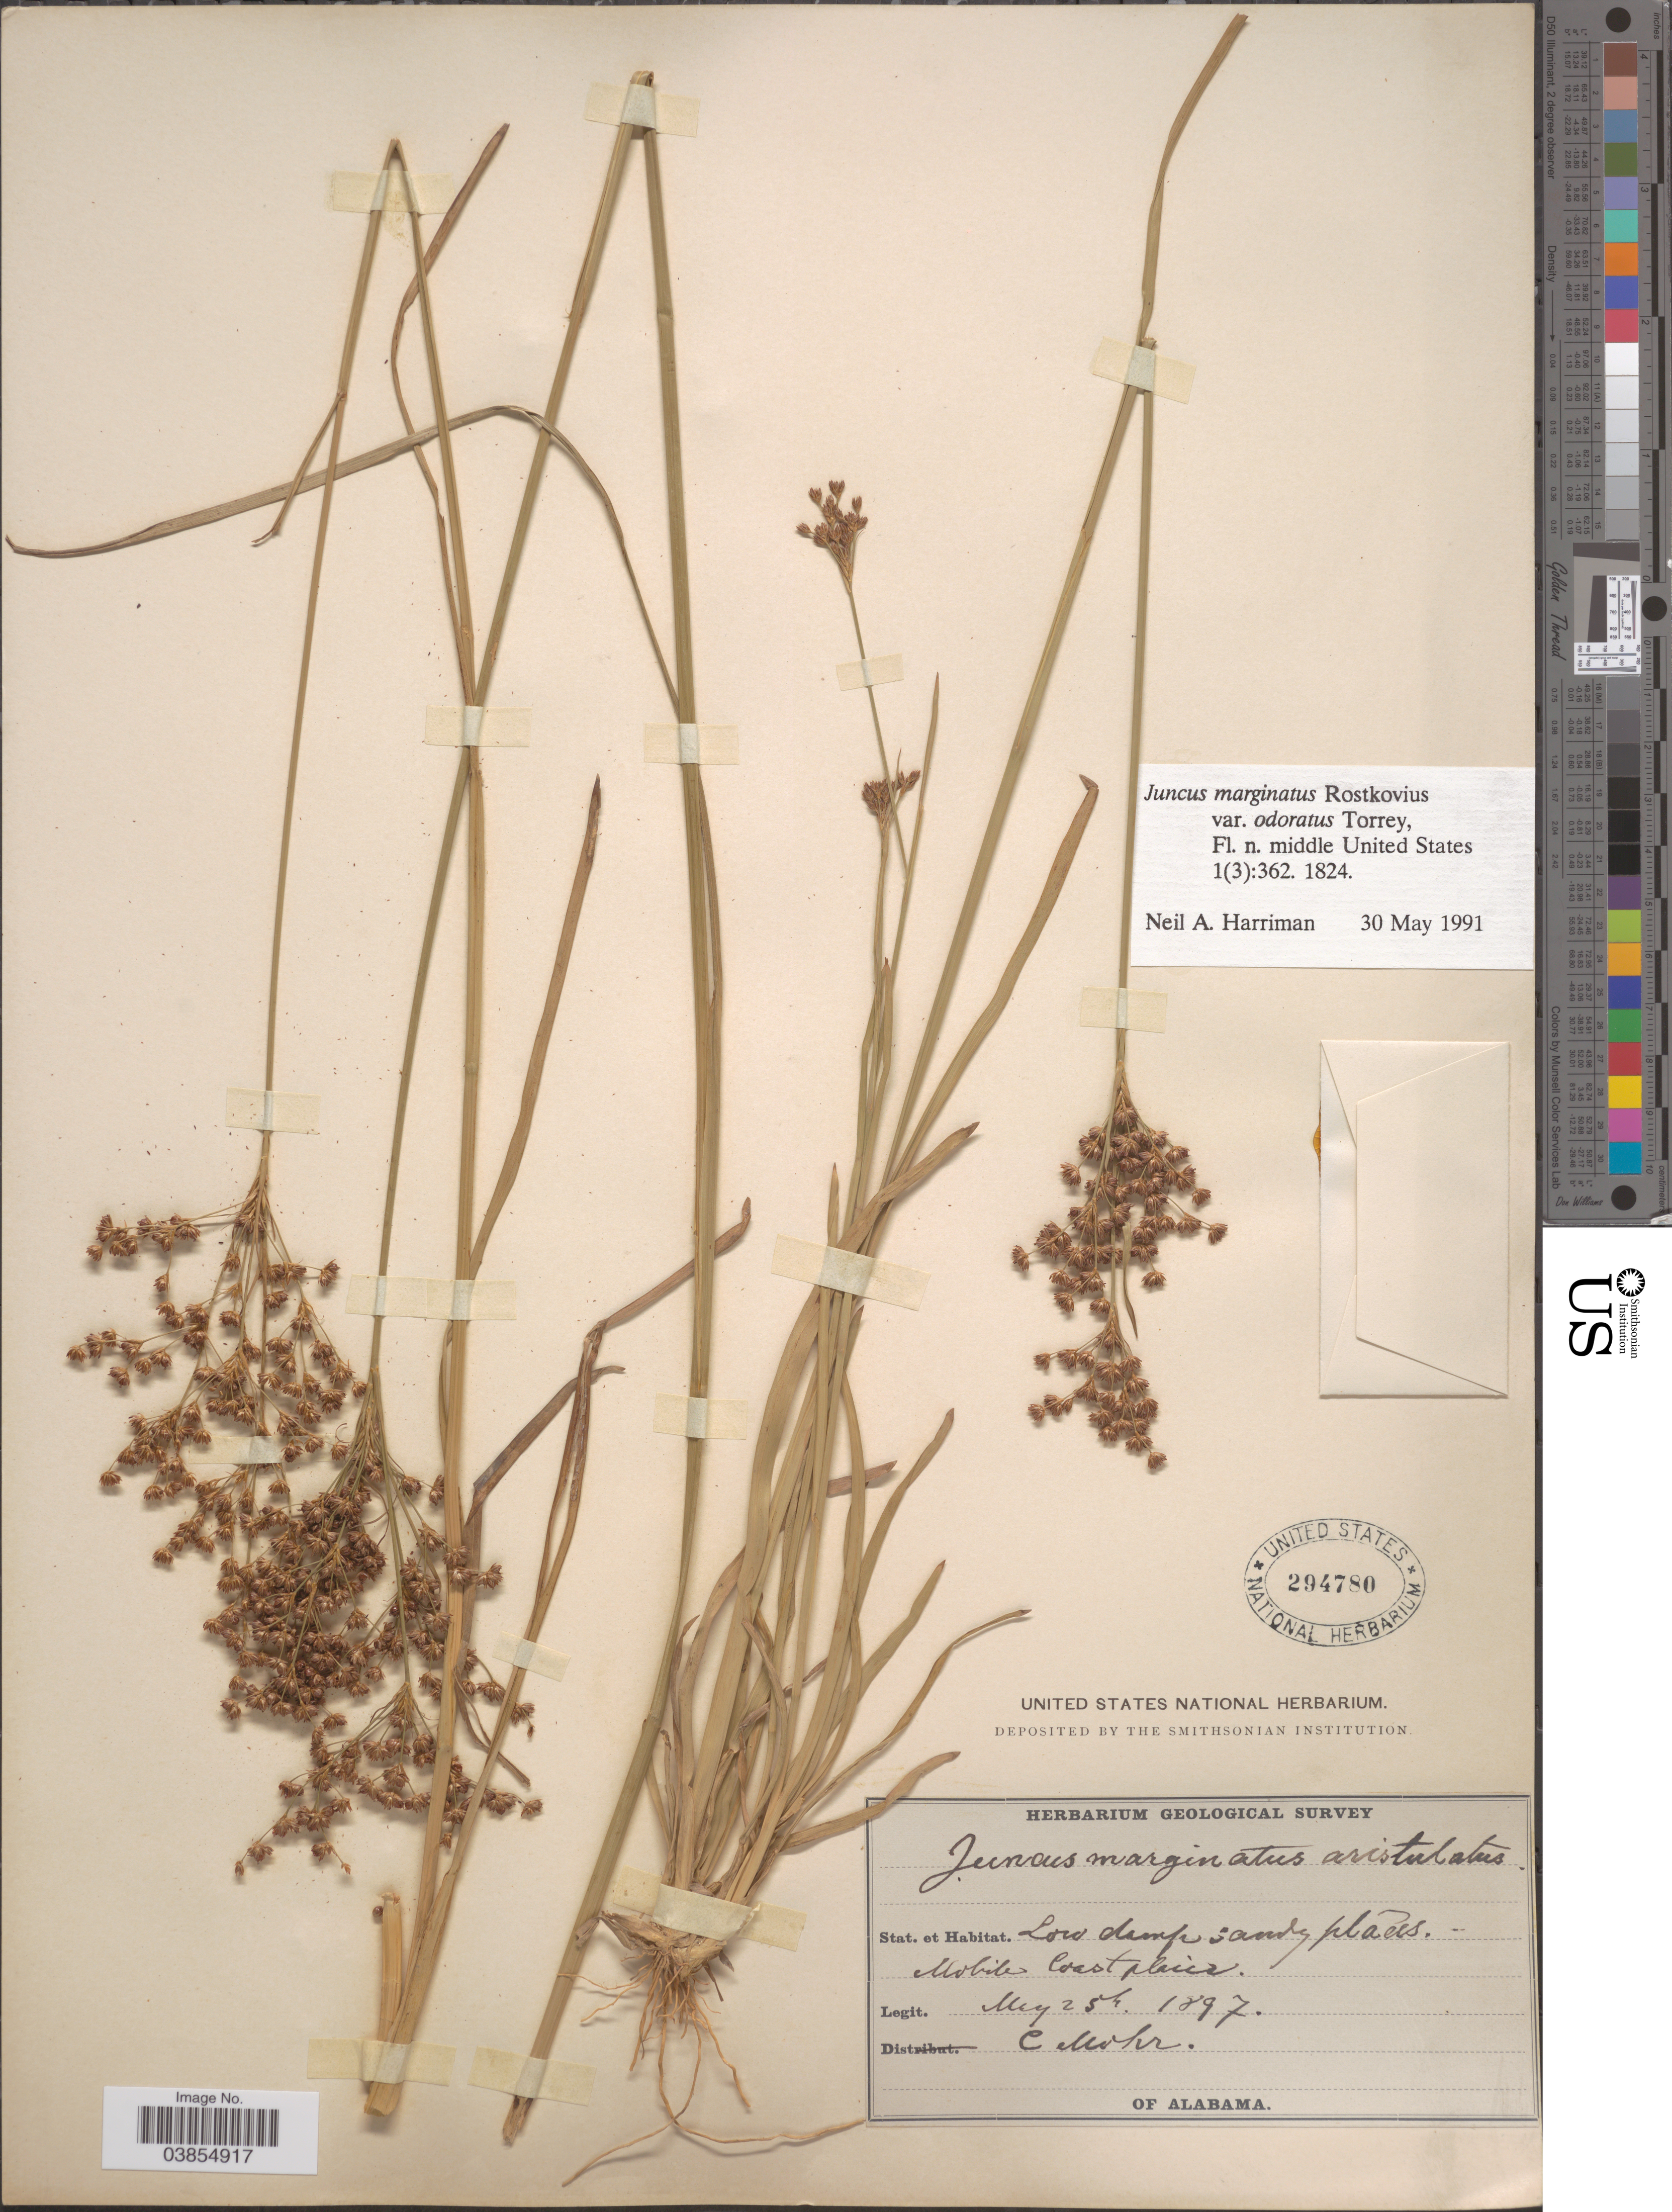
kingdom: Plantae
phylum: Tracheophyta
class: Liliopsida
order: Poales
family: Juncaceae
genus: Juncus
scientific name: Juncus marginatus var. odoratus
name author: Torr.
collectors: C. T. Mohr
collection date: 1897-05-25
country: United States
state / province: Alabama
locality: Stat. Low damp sandy places. Mobile Coast plain.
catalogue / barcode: US 294780